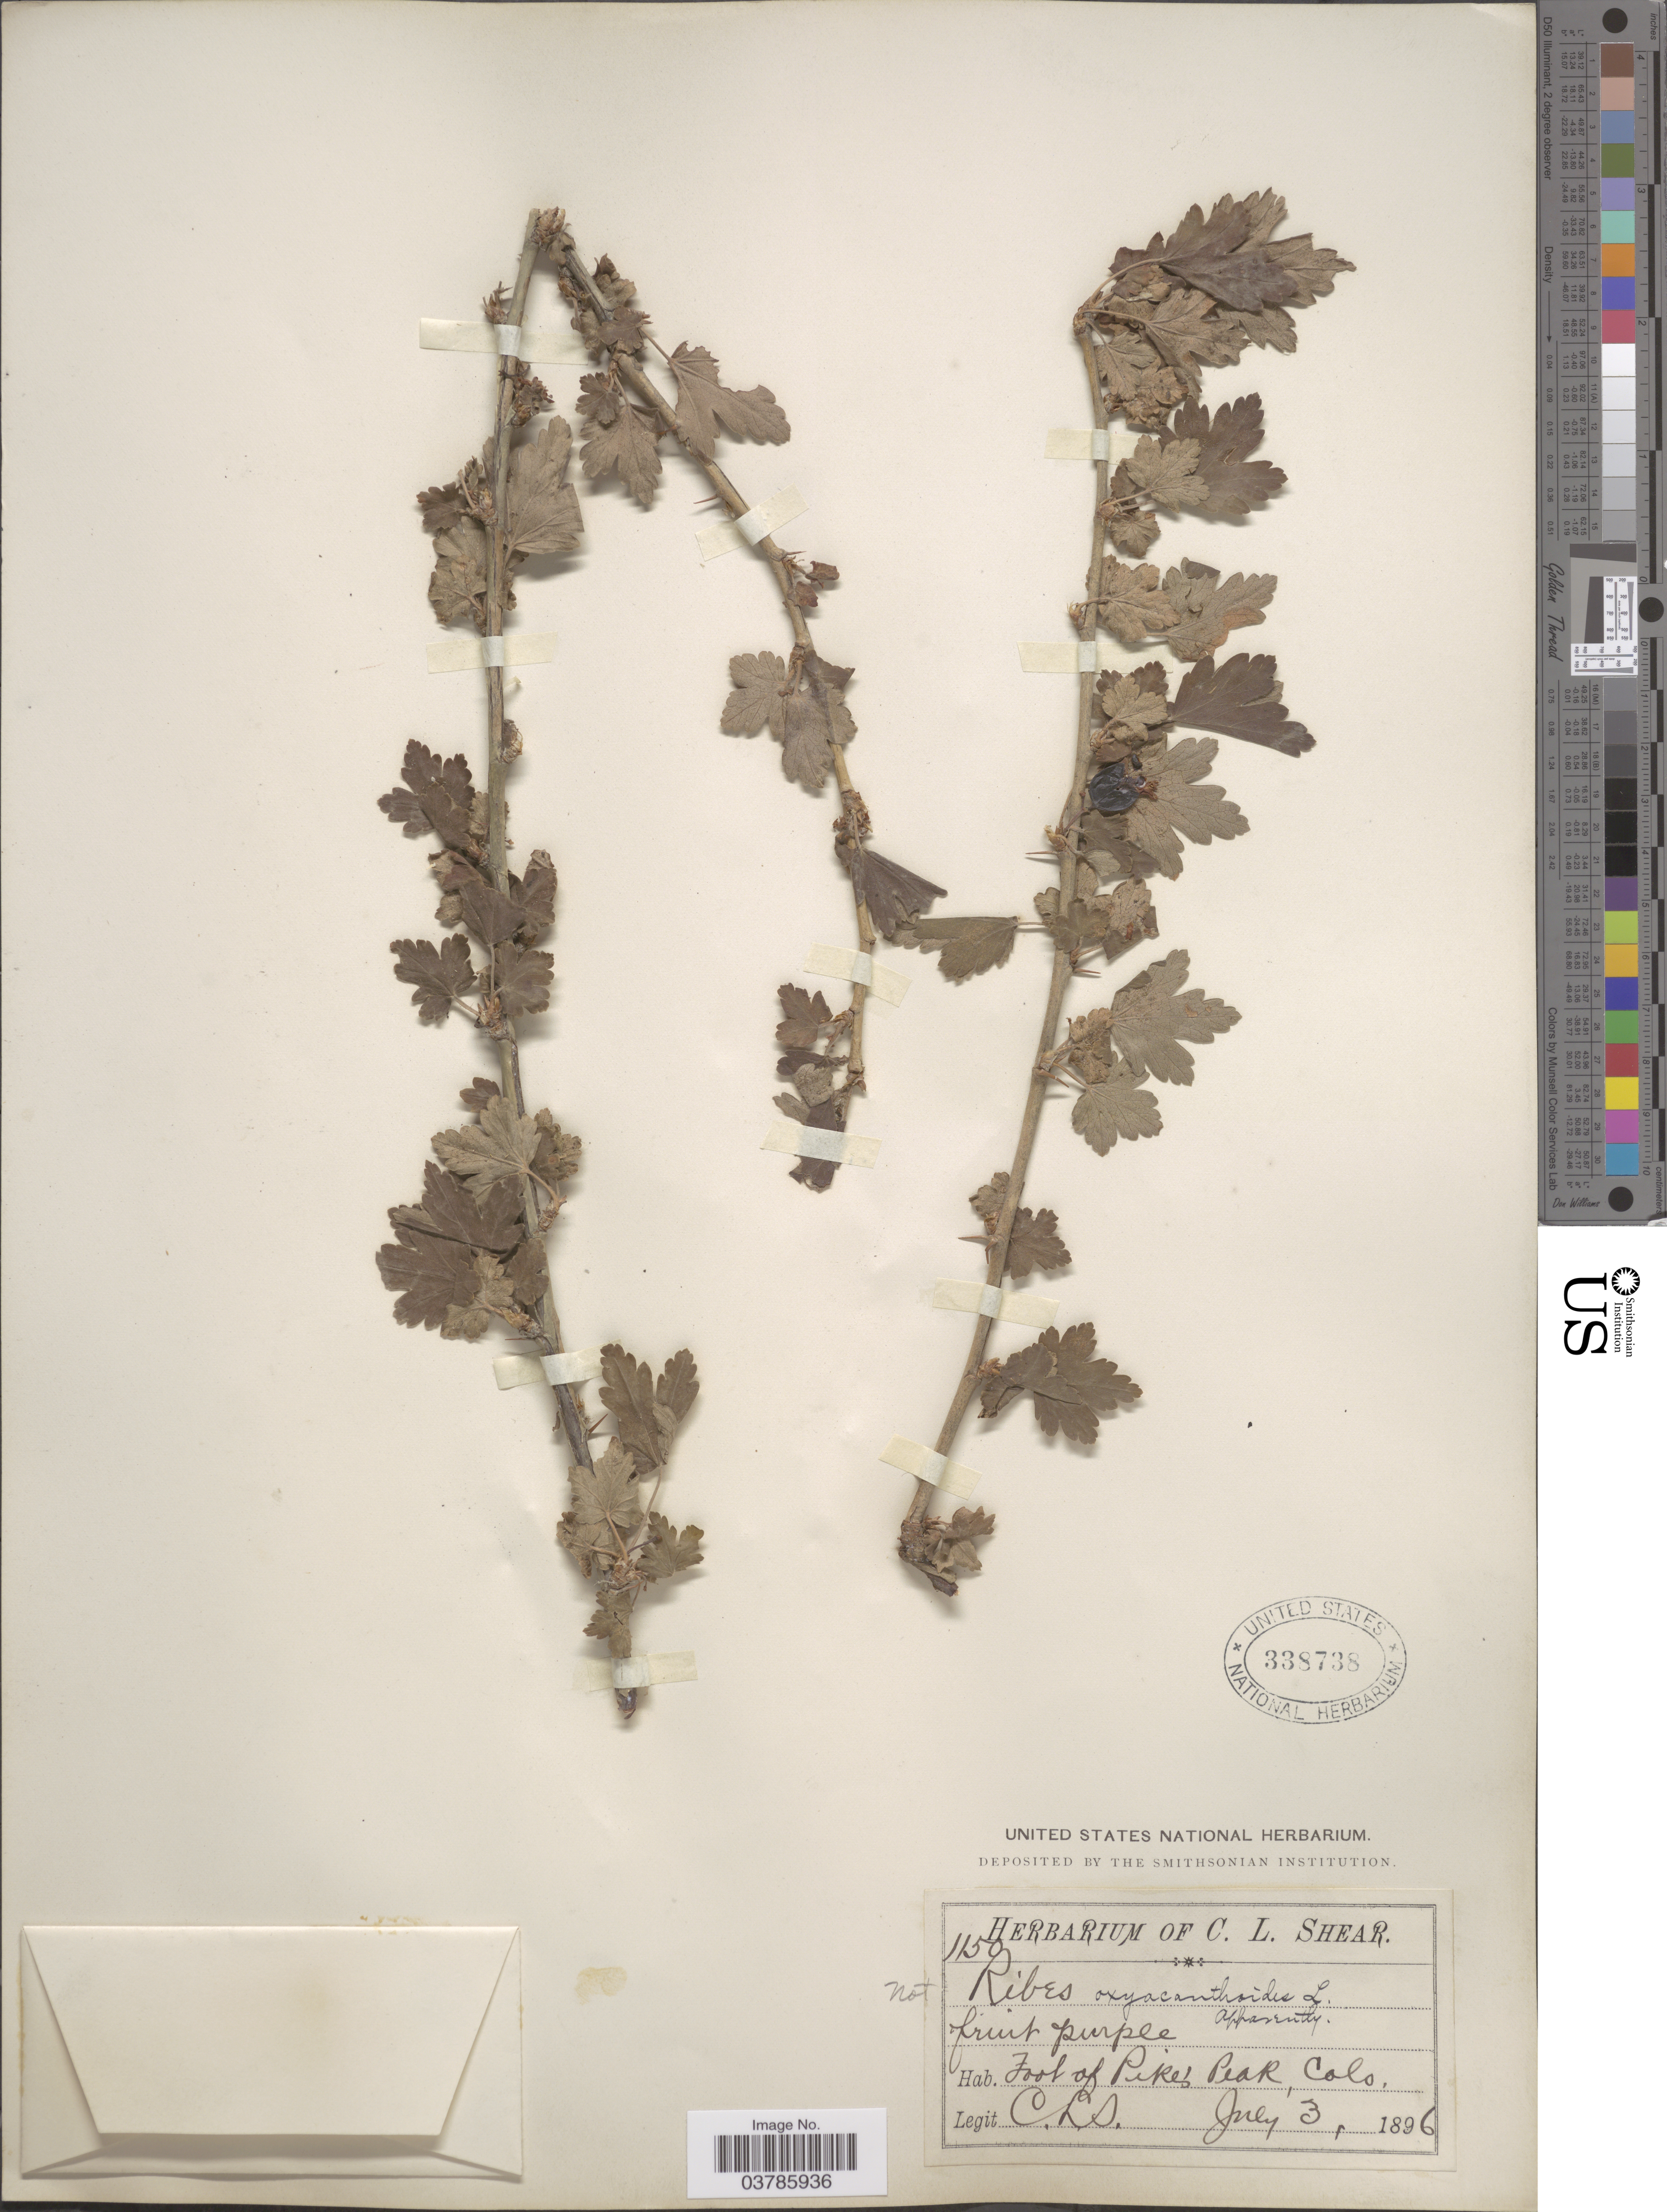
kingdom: Plantae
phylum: Tracheophyta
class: Magnoliopsida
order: Saxifragales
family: Grossulariaceae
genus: Ribes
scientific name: Ribes inerme var. inerme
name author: Rydb.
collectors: C. L. Shear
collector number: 1150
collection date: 1896-07-03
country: United States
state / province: Colorado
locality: Foot of Pike's Peak.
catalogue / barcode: US 338738